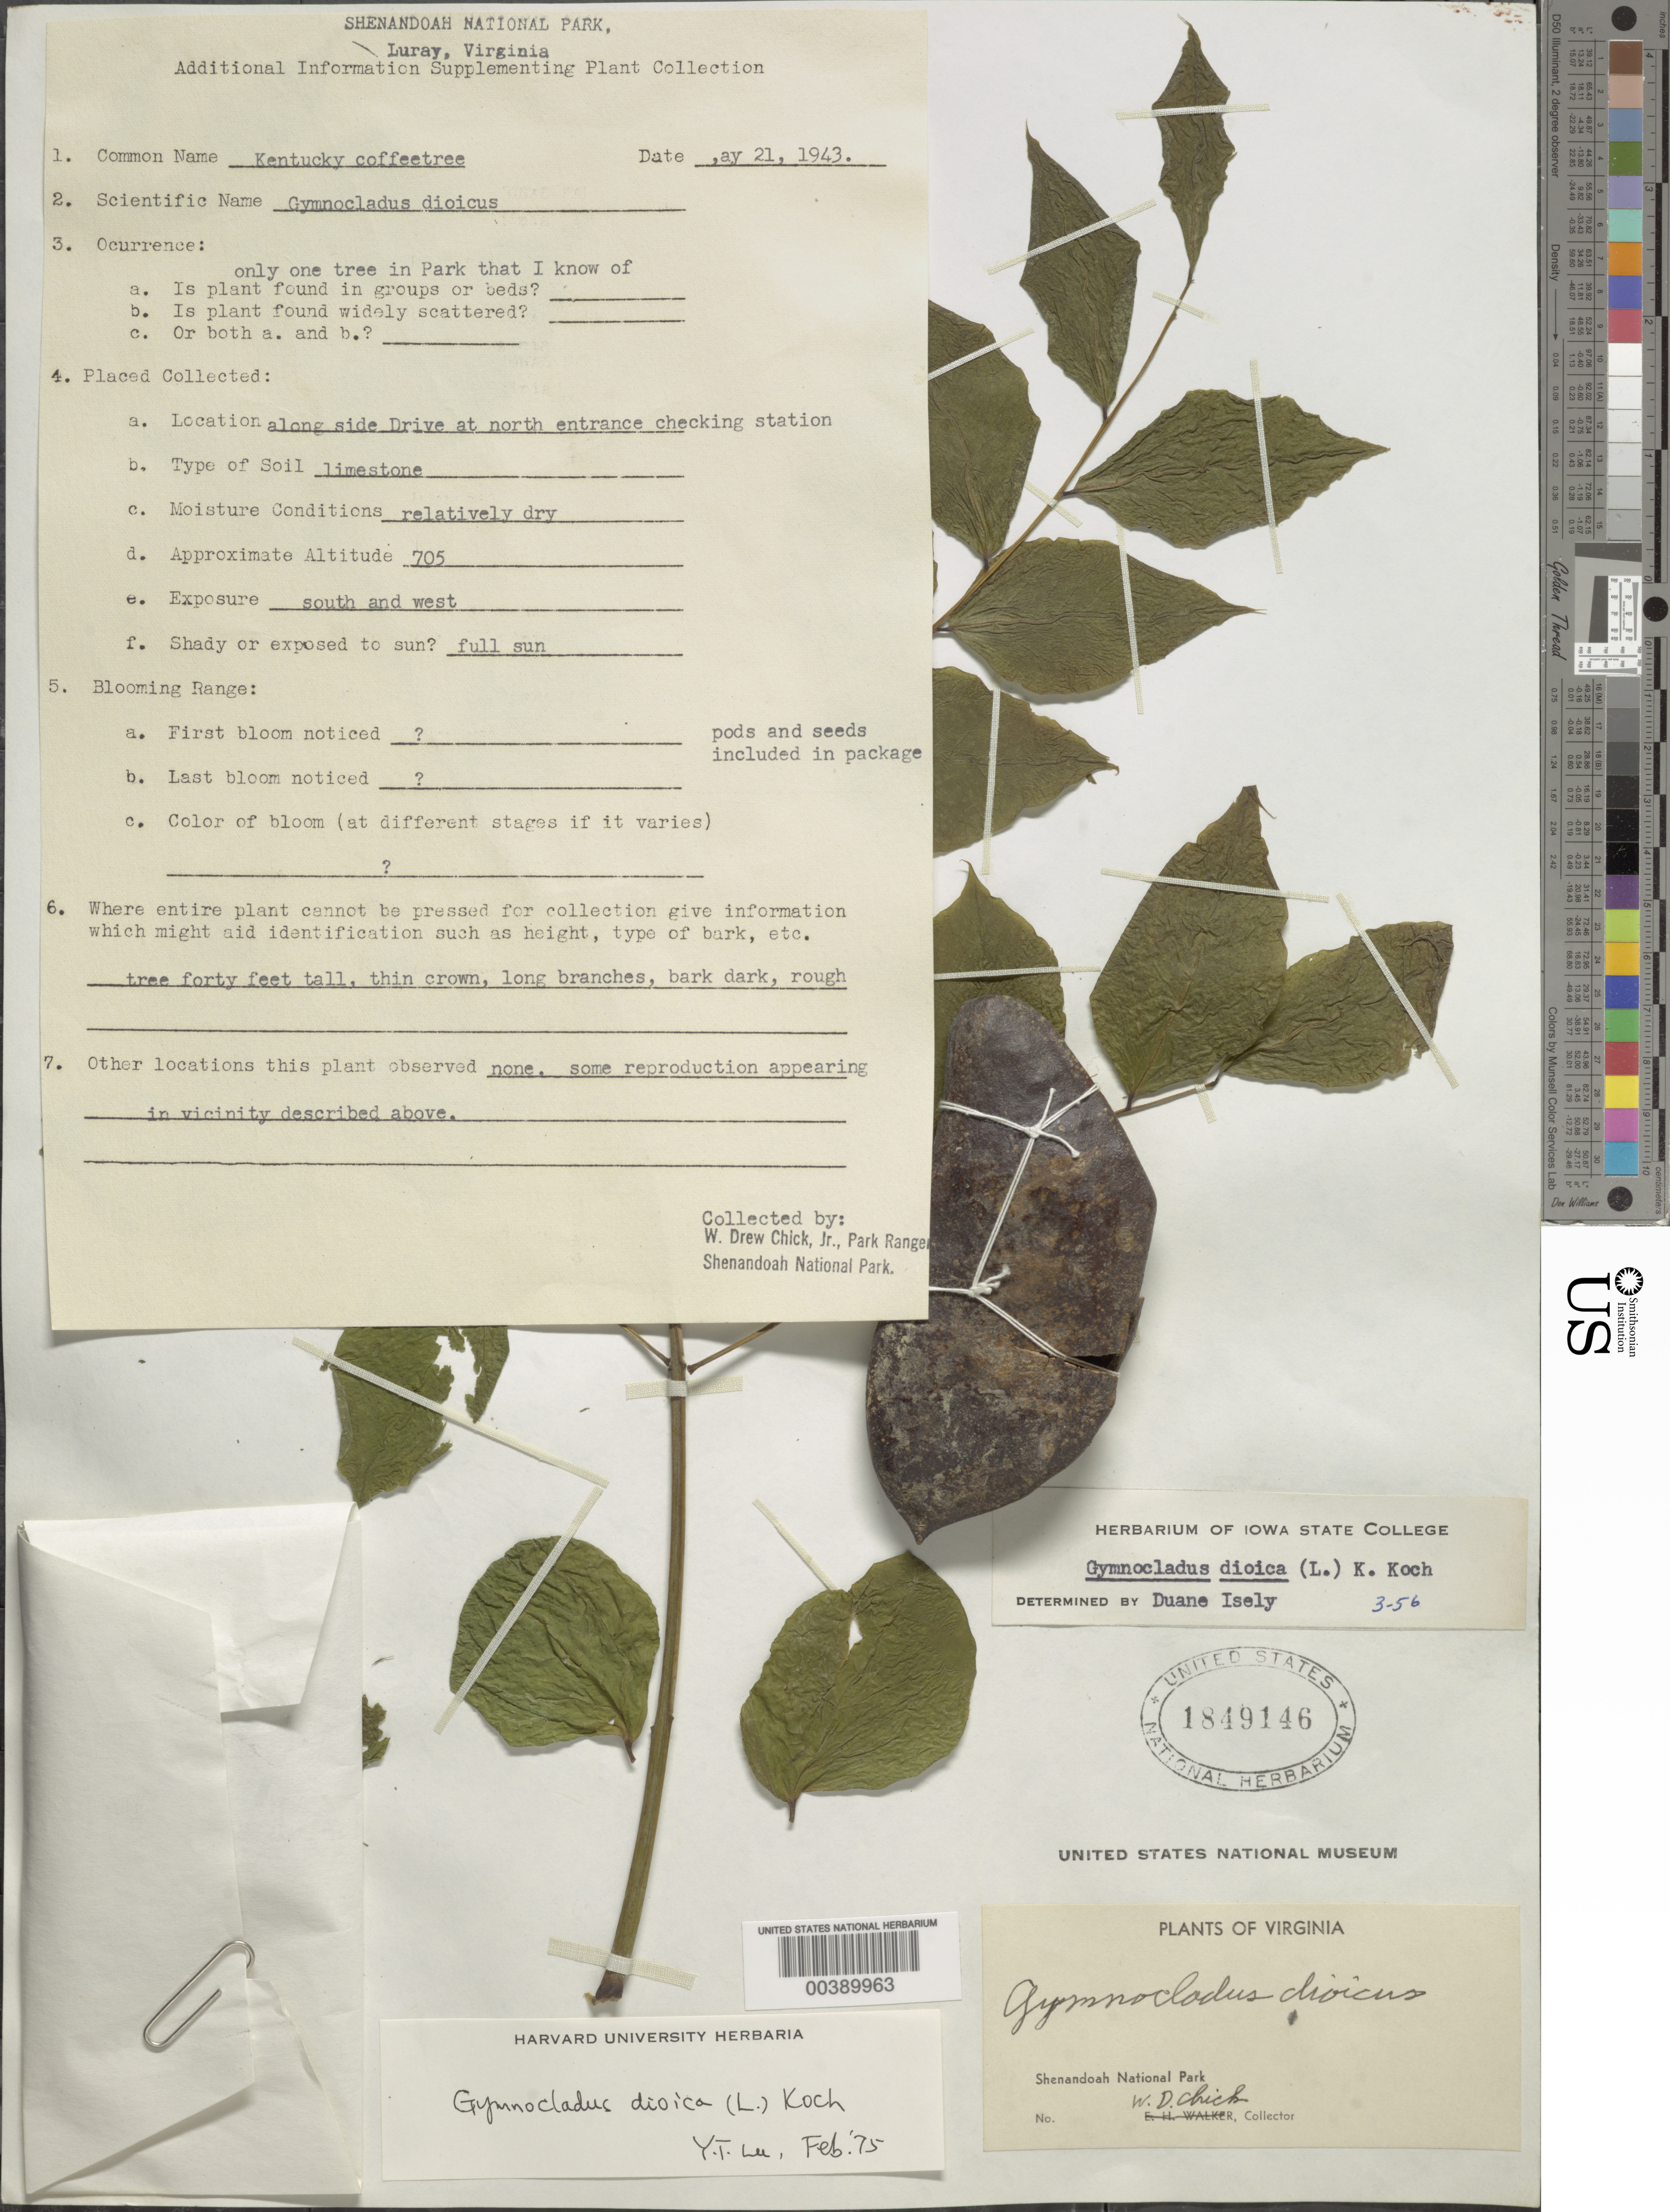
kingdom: Plantae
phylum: Tracheophyta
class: Magnoliopsida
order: Fabales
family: Fabaceae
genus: Gymnocladus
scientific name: Gymnocladus dioicus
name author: (L.) K. Koch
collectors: W. Chick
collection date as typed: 21 May 1943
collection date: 1943-05-21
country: United States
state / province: Virginia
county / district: Page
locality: Luray, along side drive at n entrance checking station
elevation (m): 215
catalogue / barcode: US 1849146